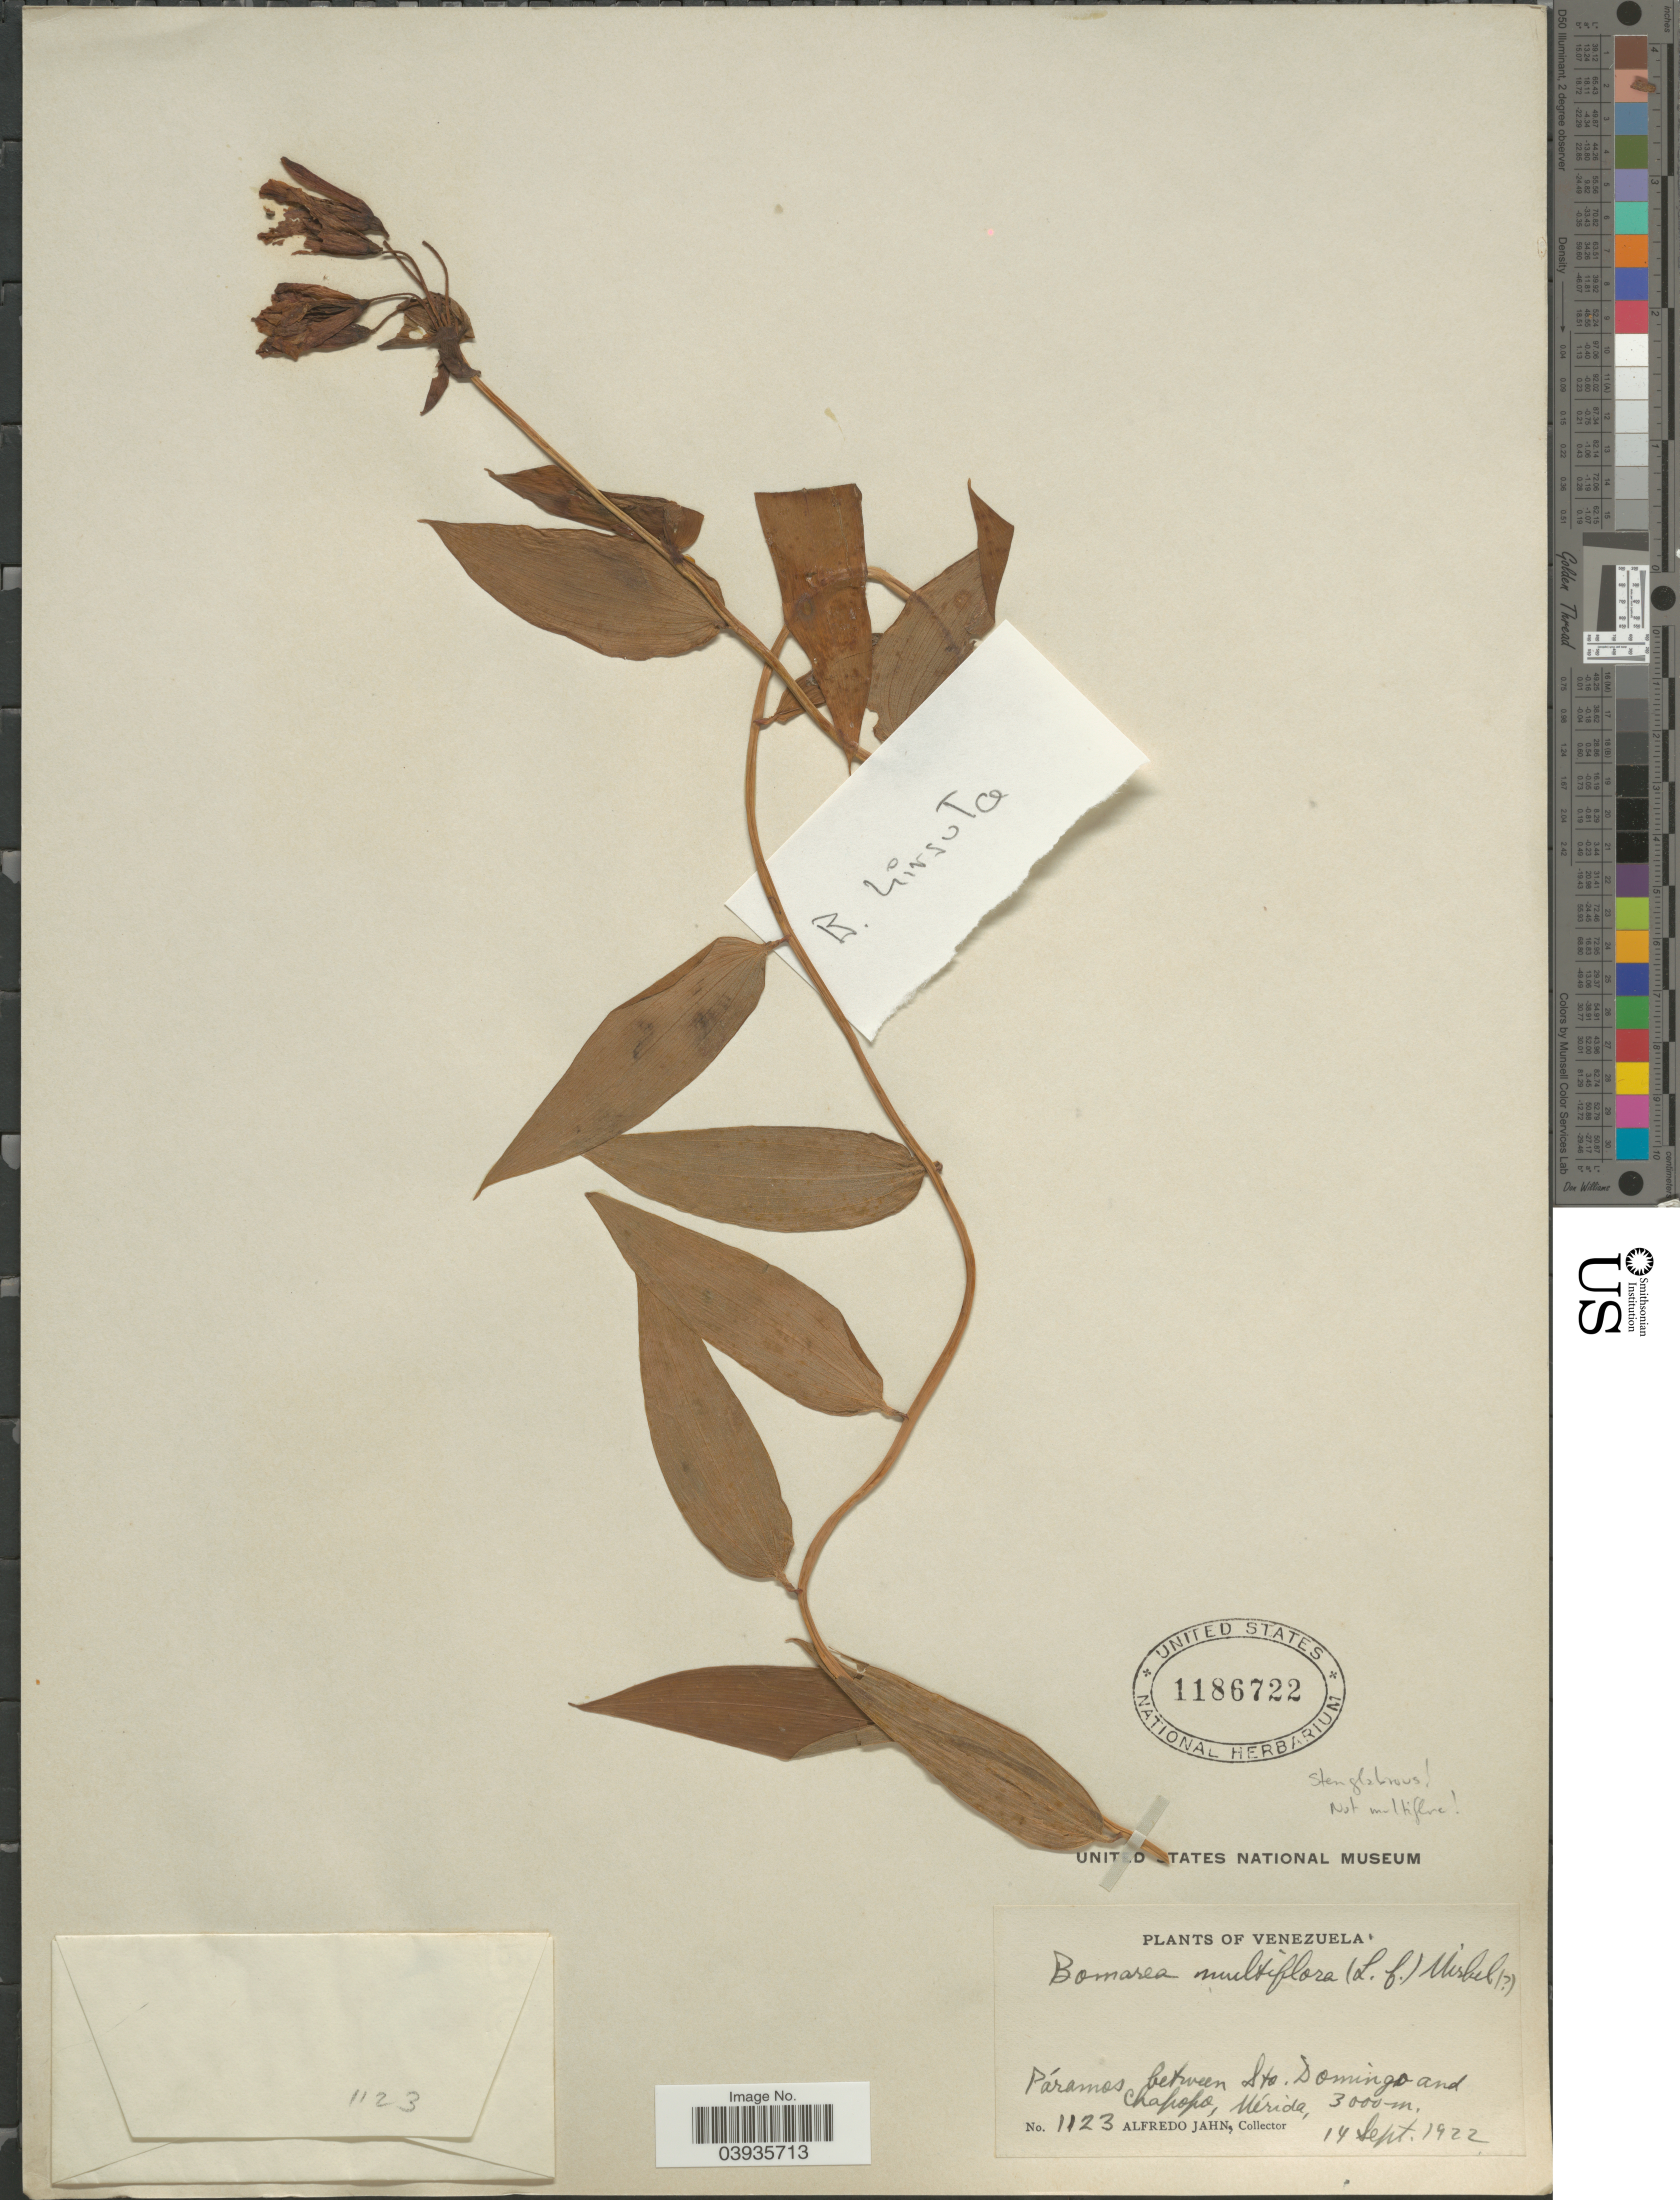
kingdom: Plantae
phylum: Tracheophyta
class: Liliopsida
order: Liliales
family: Alstroemeriaceae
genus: Bomarea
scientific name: Bomarea hirsuta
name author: (Kunth) Herb.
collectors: A. Jahn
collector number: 1123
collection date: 1922-09-14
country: Venezuela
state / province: Merida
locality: Páramos between Sto. Domingo and Chapopo.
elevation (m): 3000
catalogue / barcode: US 1186722